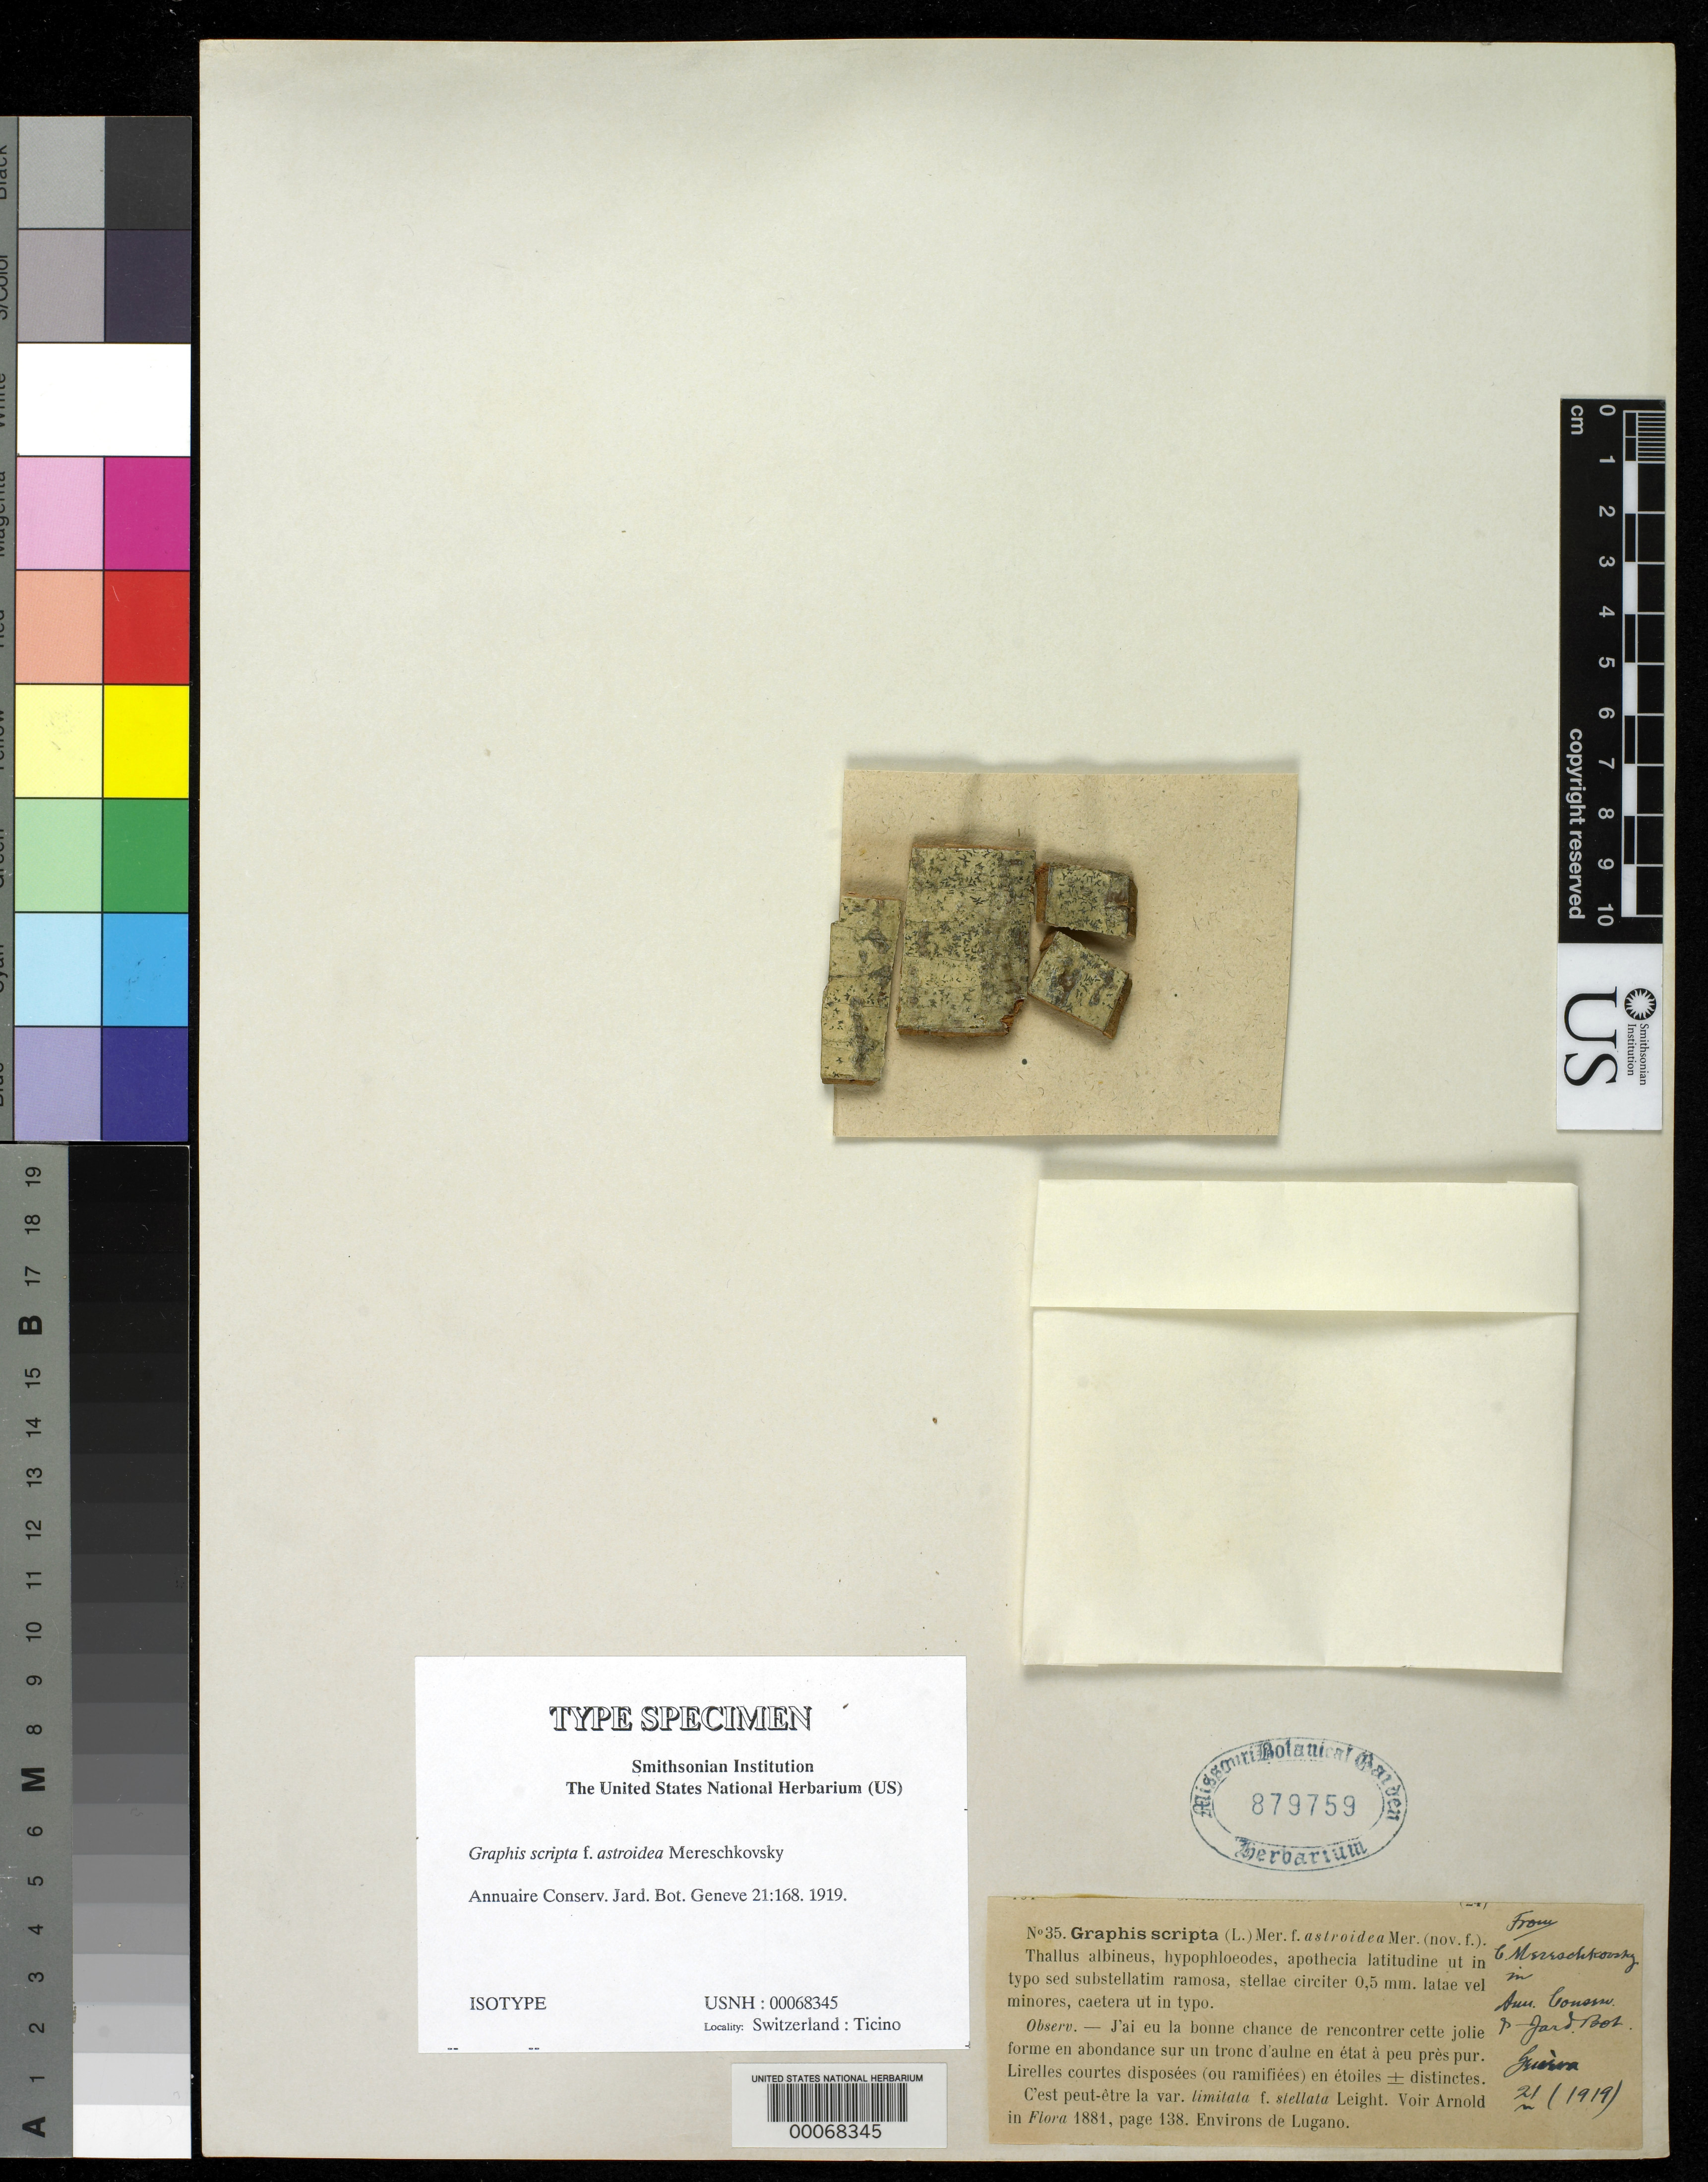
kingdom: Fungi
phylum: Ascomycota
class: Lecanoromycetes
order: Ostropales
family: Graphidaceae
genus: Graphis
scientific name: Graphis scripta f. astroidea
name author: Mereschk.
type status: Isotype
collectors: K. S. Mereschkovsky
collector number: Mer. Exs. 35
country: Switzerland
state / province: Ticino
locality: Lugano.